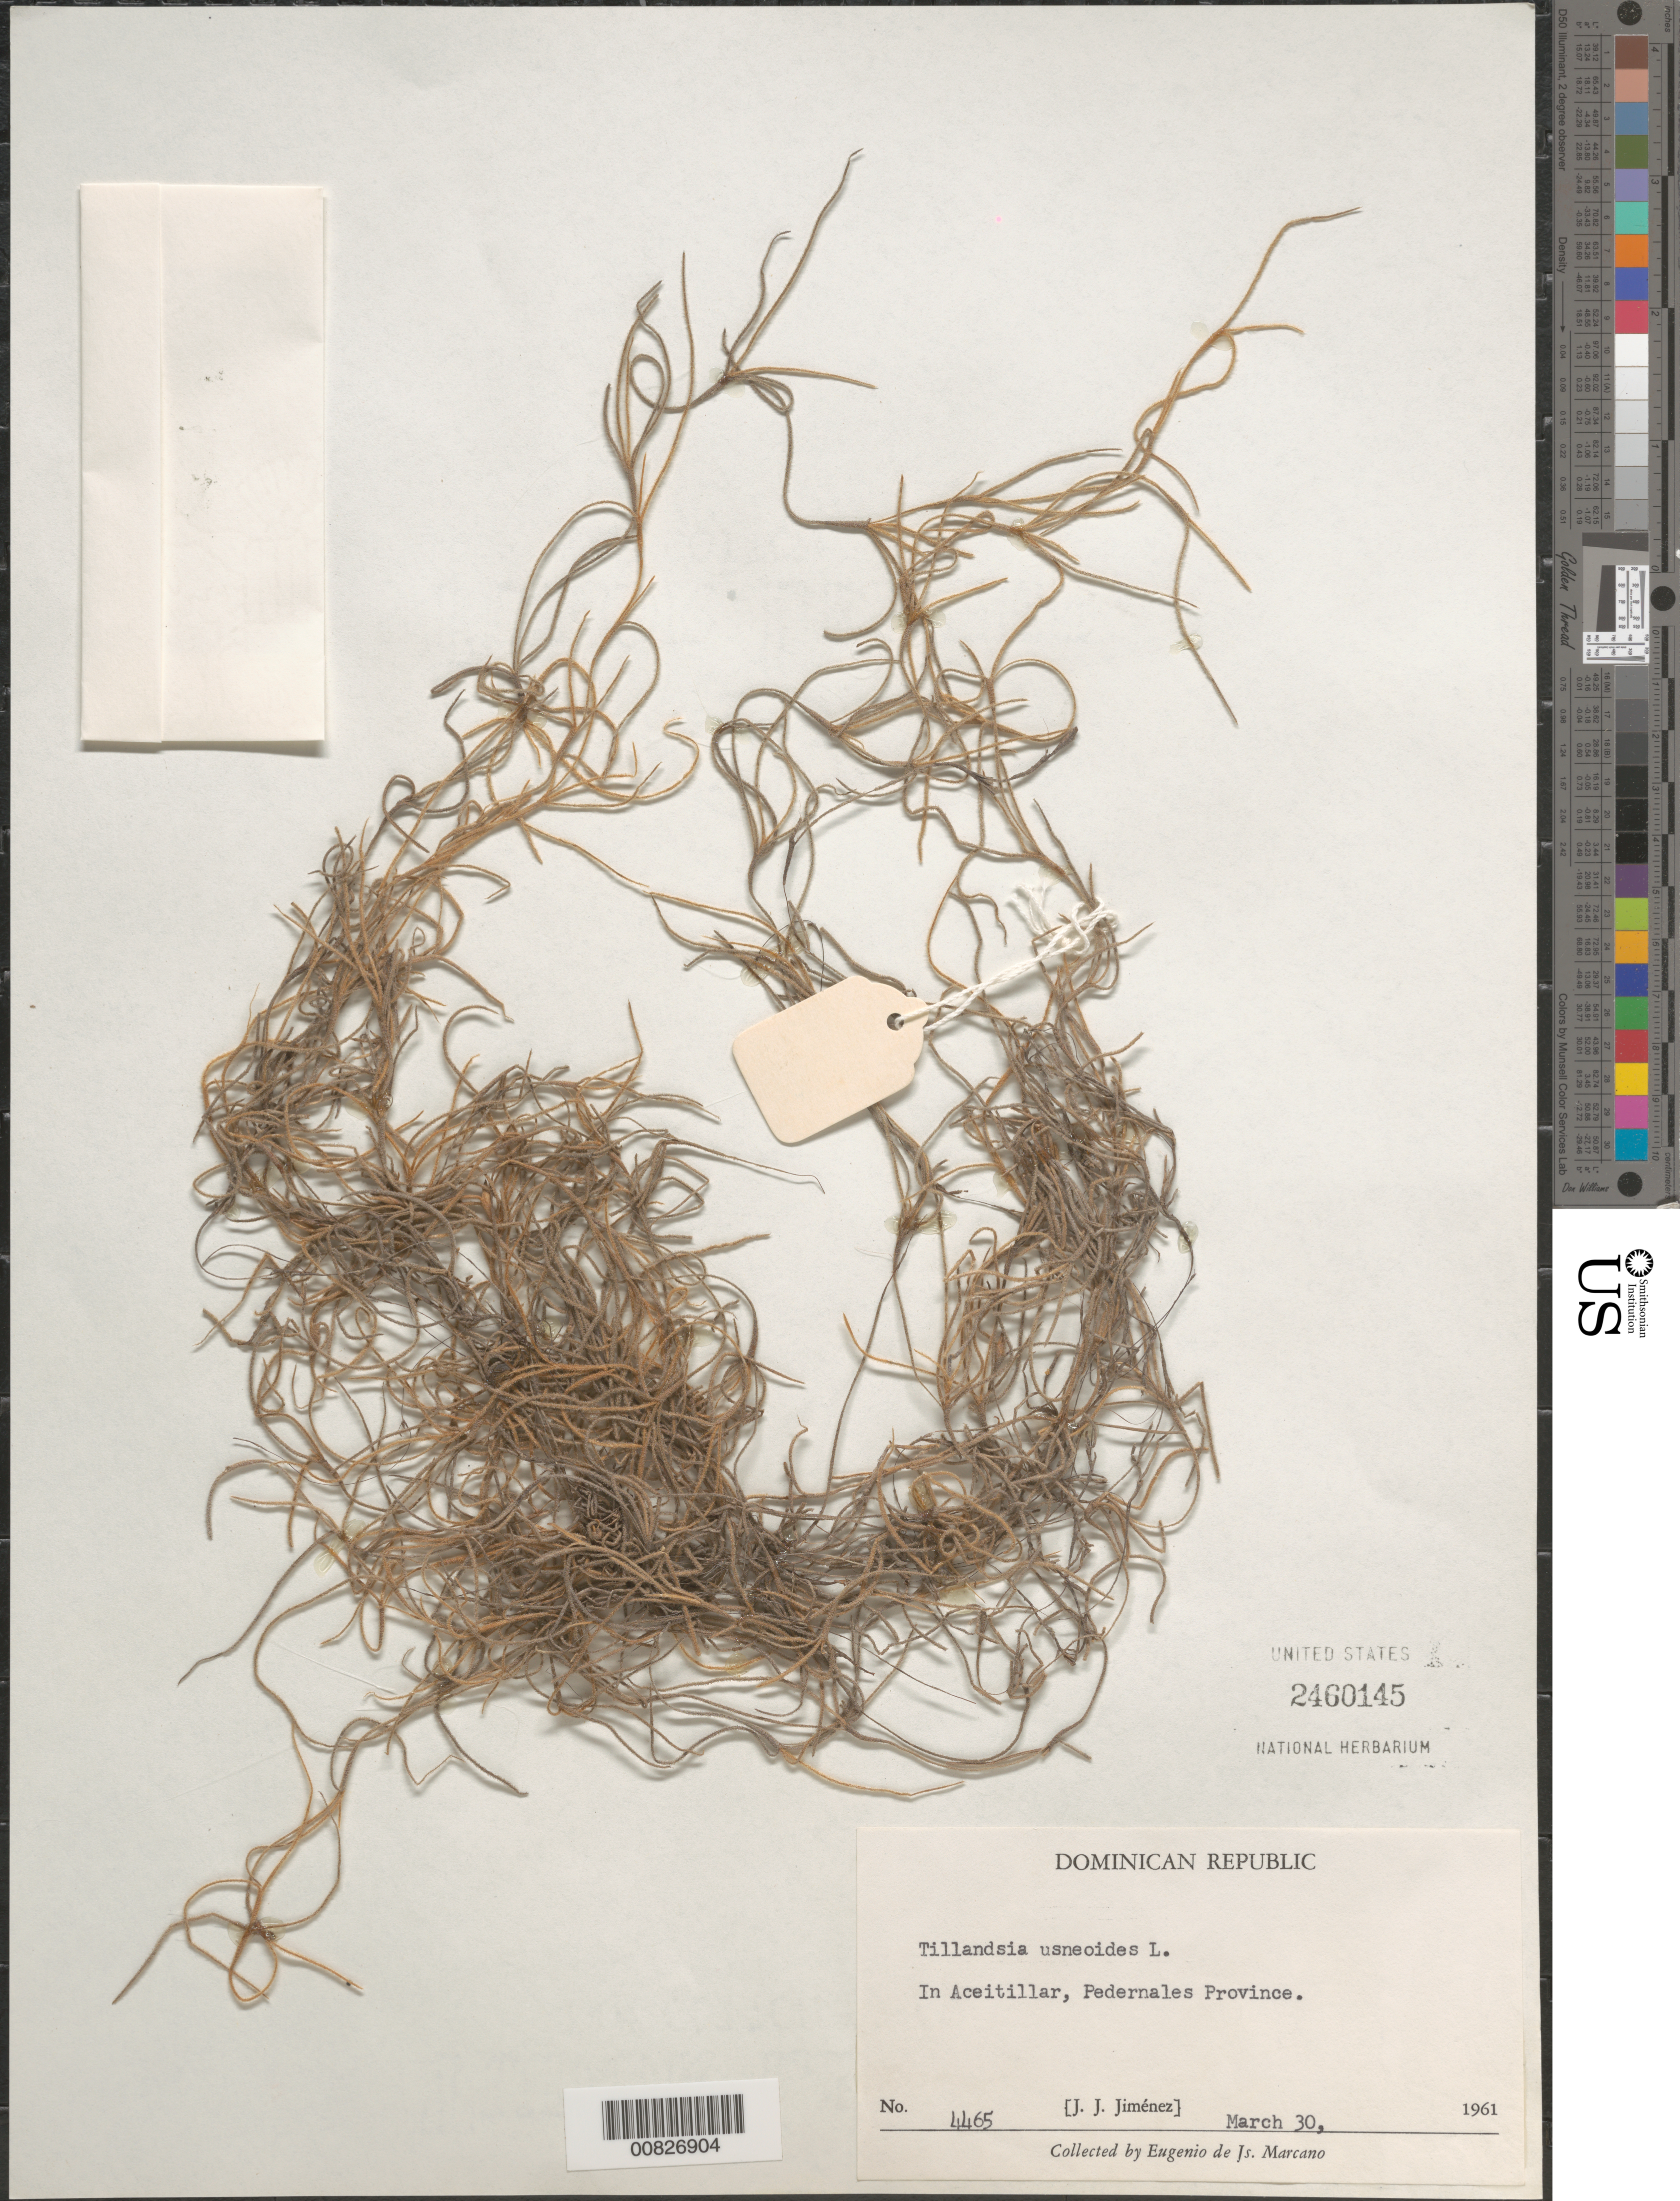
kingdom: Plantae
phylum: Tracheophyta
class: Liliopsida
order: Poales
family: Bromeliaceae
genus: Tillandsia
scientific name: Tillandsia usneoides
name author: (L.) L.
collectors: E. J. Marcano F. & J. J. Jiménez Almonte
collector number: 4465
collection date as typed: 30 Mar 1961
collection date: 1961-03-30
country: Dominican Republic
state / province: Pedernales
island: Hispaniola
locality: Aceitillar, Pedernales Province.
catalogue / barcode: US 2460145